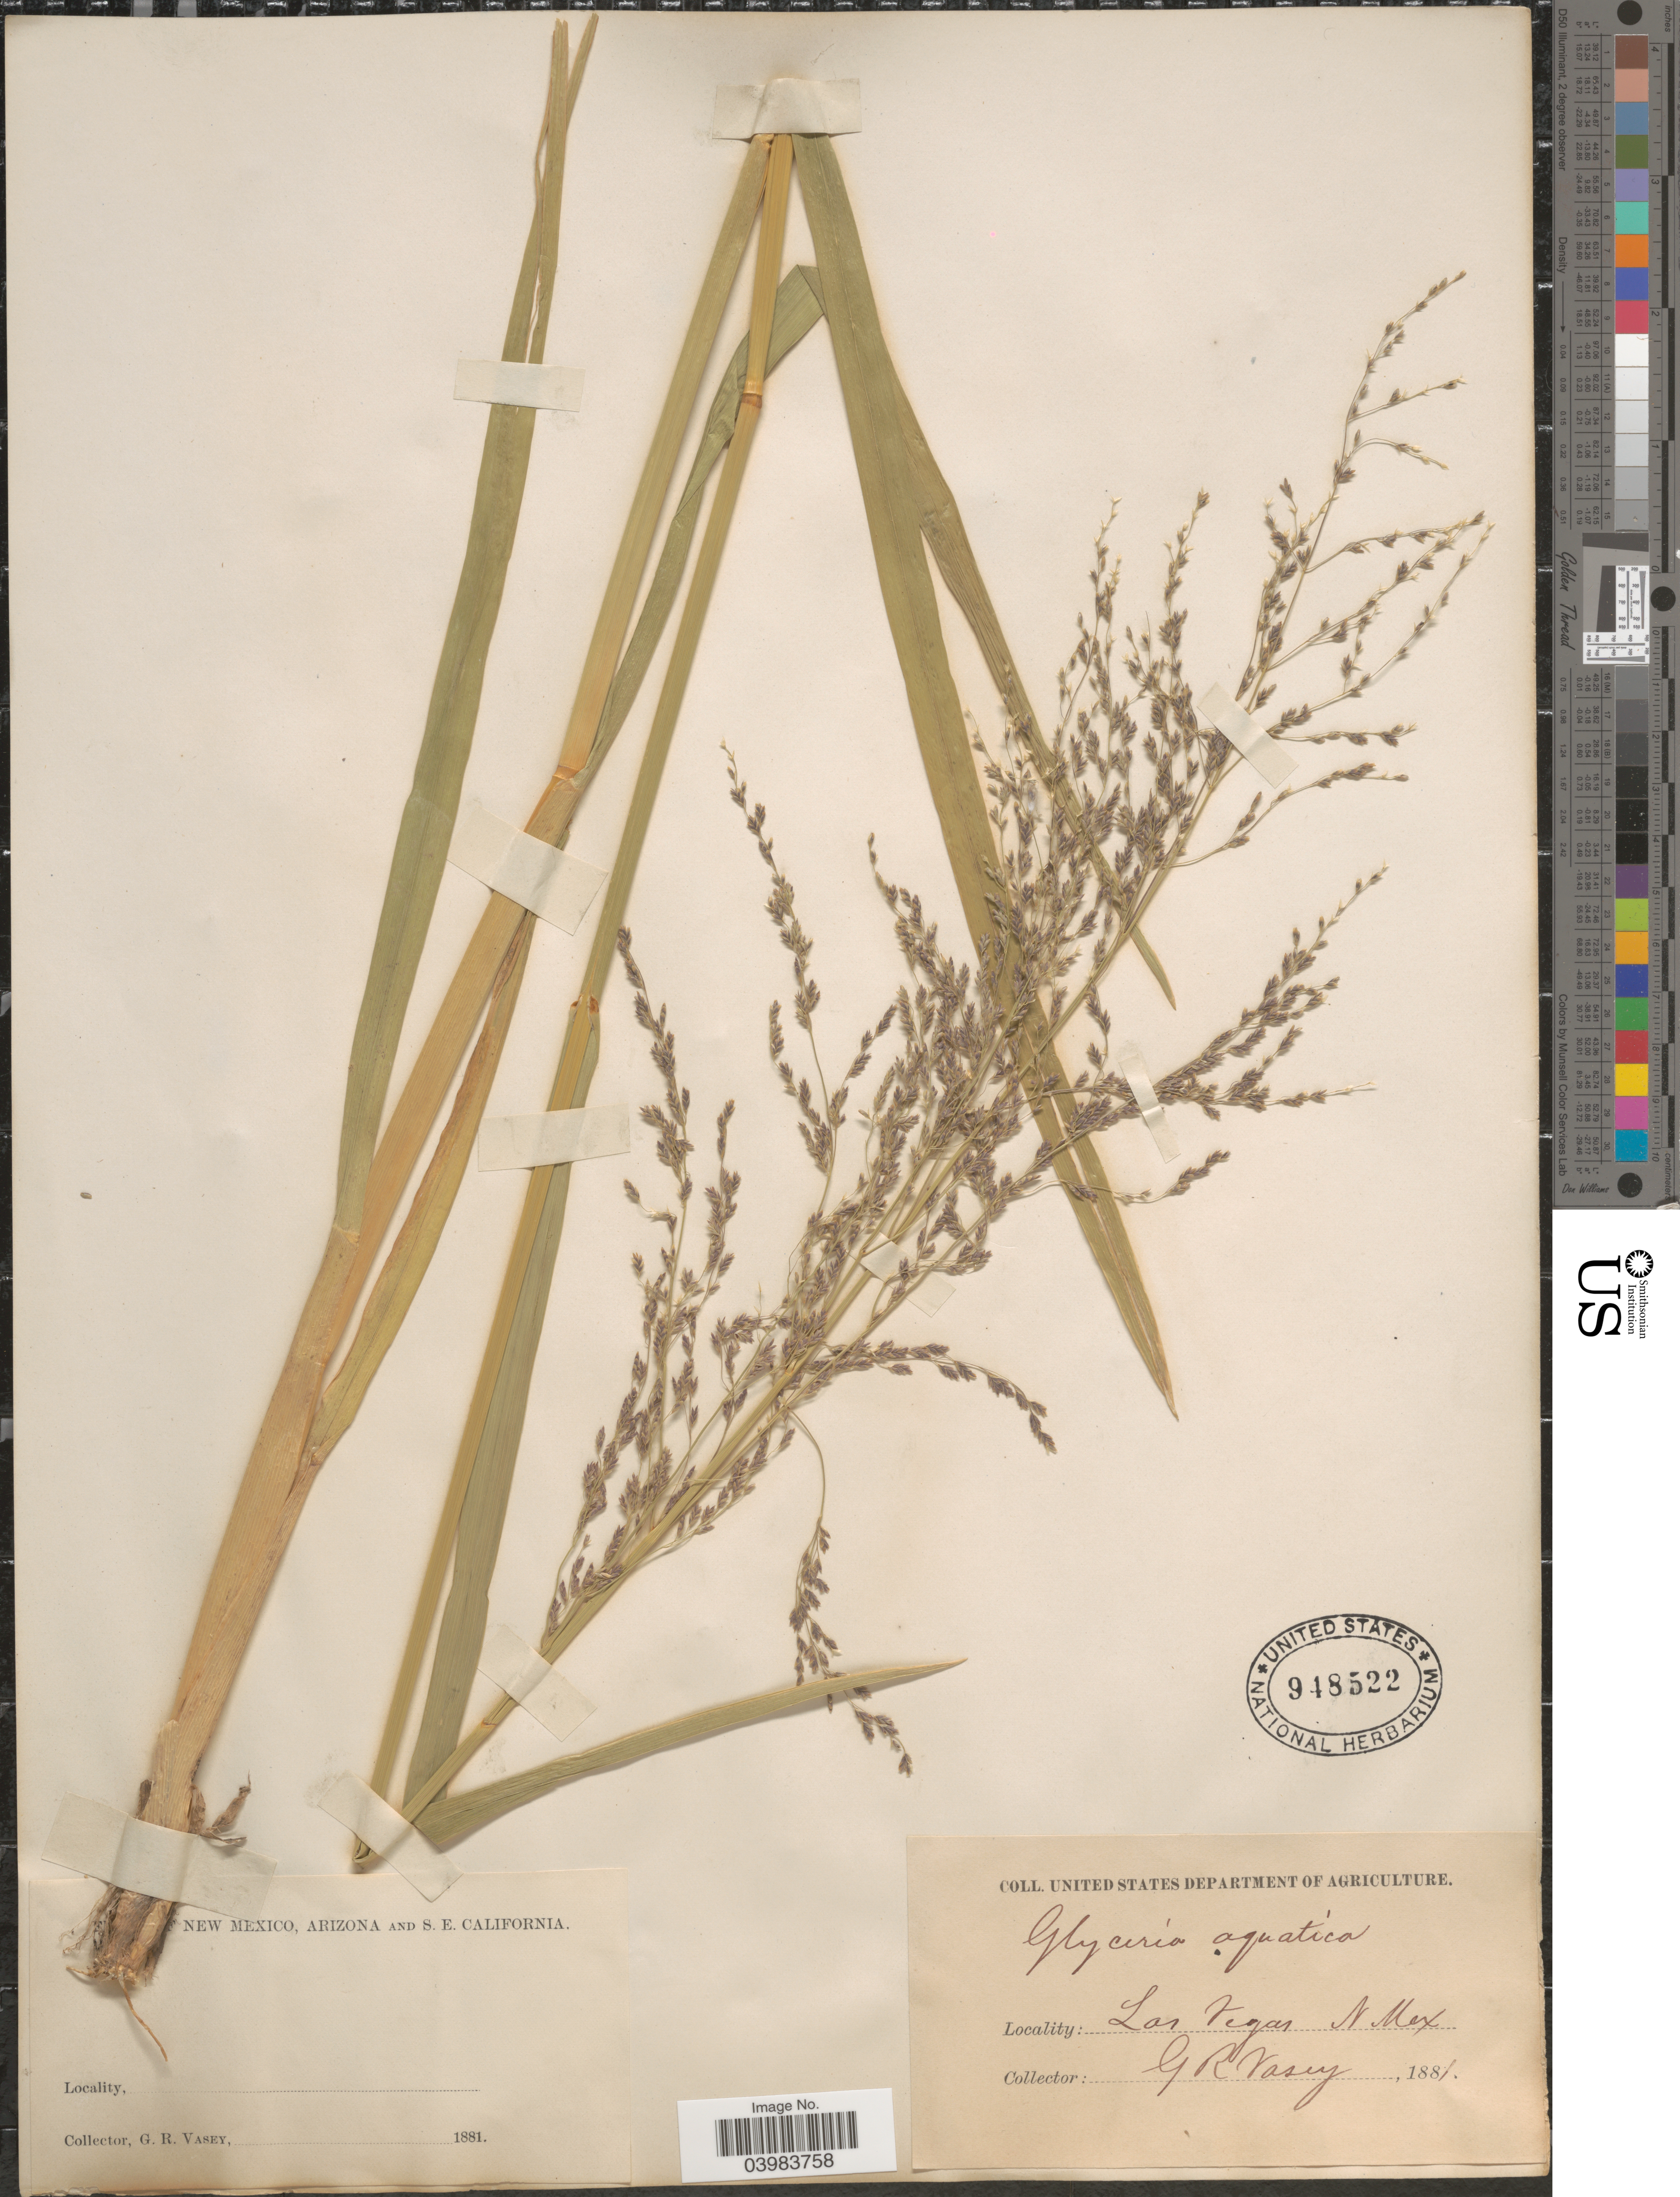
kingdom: Plantae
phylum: Tracheophyta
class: Liliopsida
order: Poales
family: Poaceae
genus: Glyceria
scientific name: Glyceria grandis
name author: S. Watson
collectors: G. R. Vasey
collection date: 1881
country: United States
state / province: New Mexico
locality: Las Vegas.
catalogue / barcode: US 948522